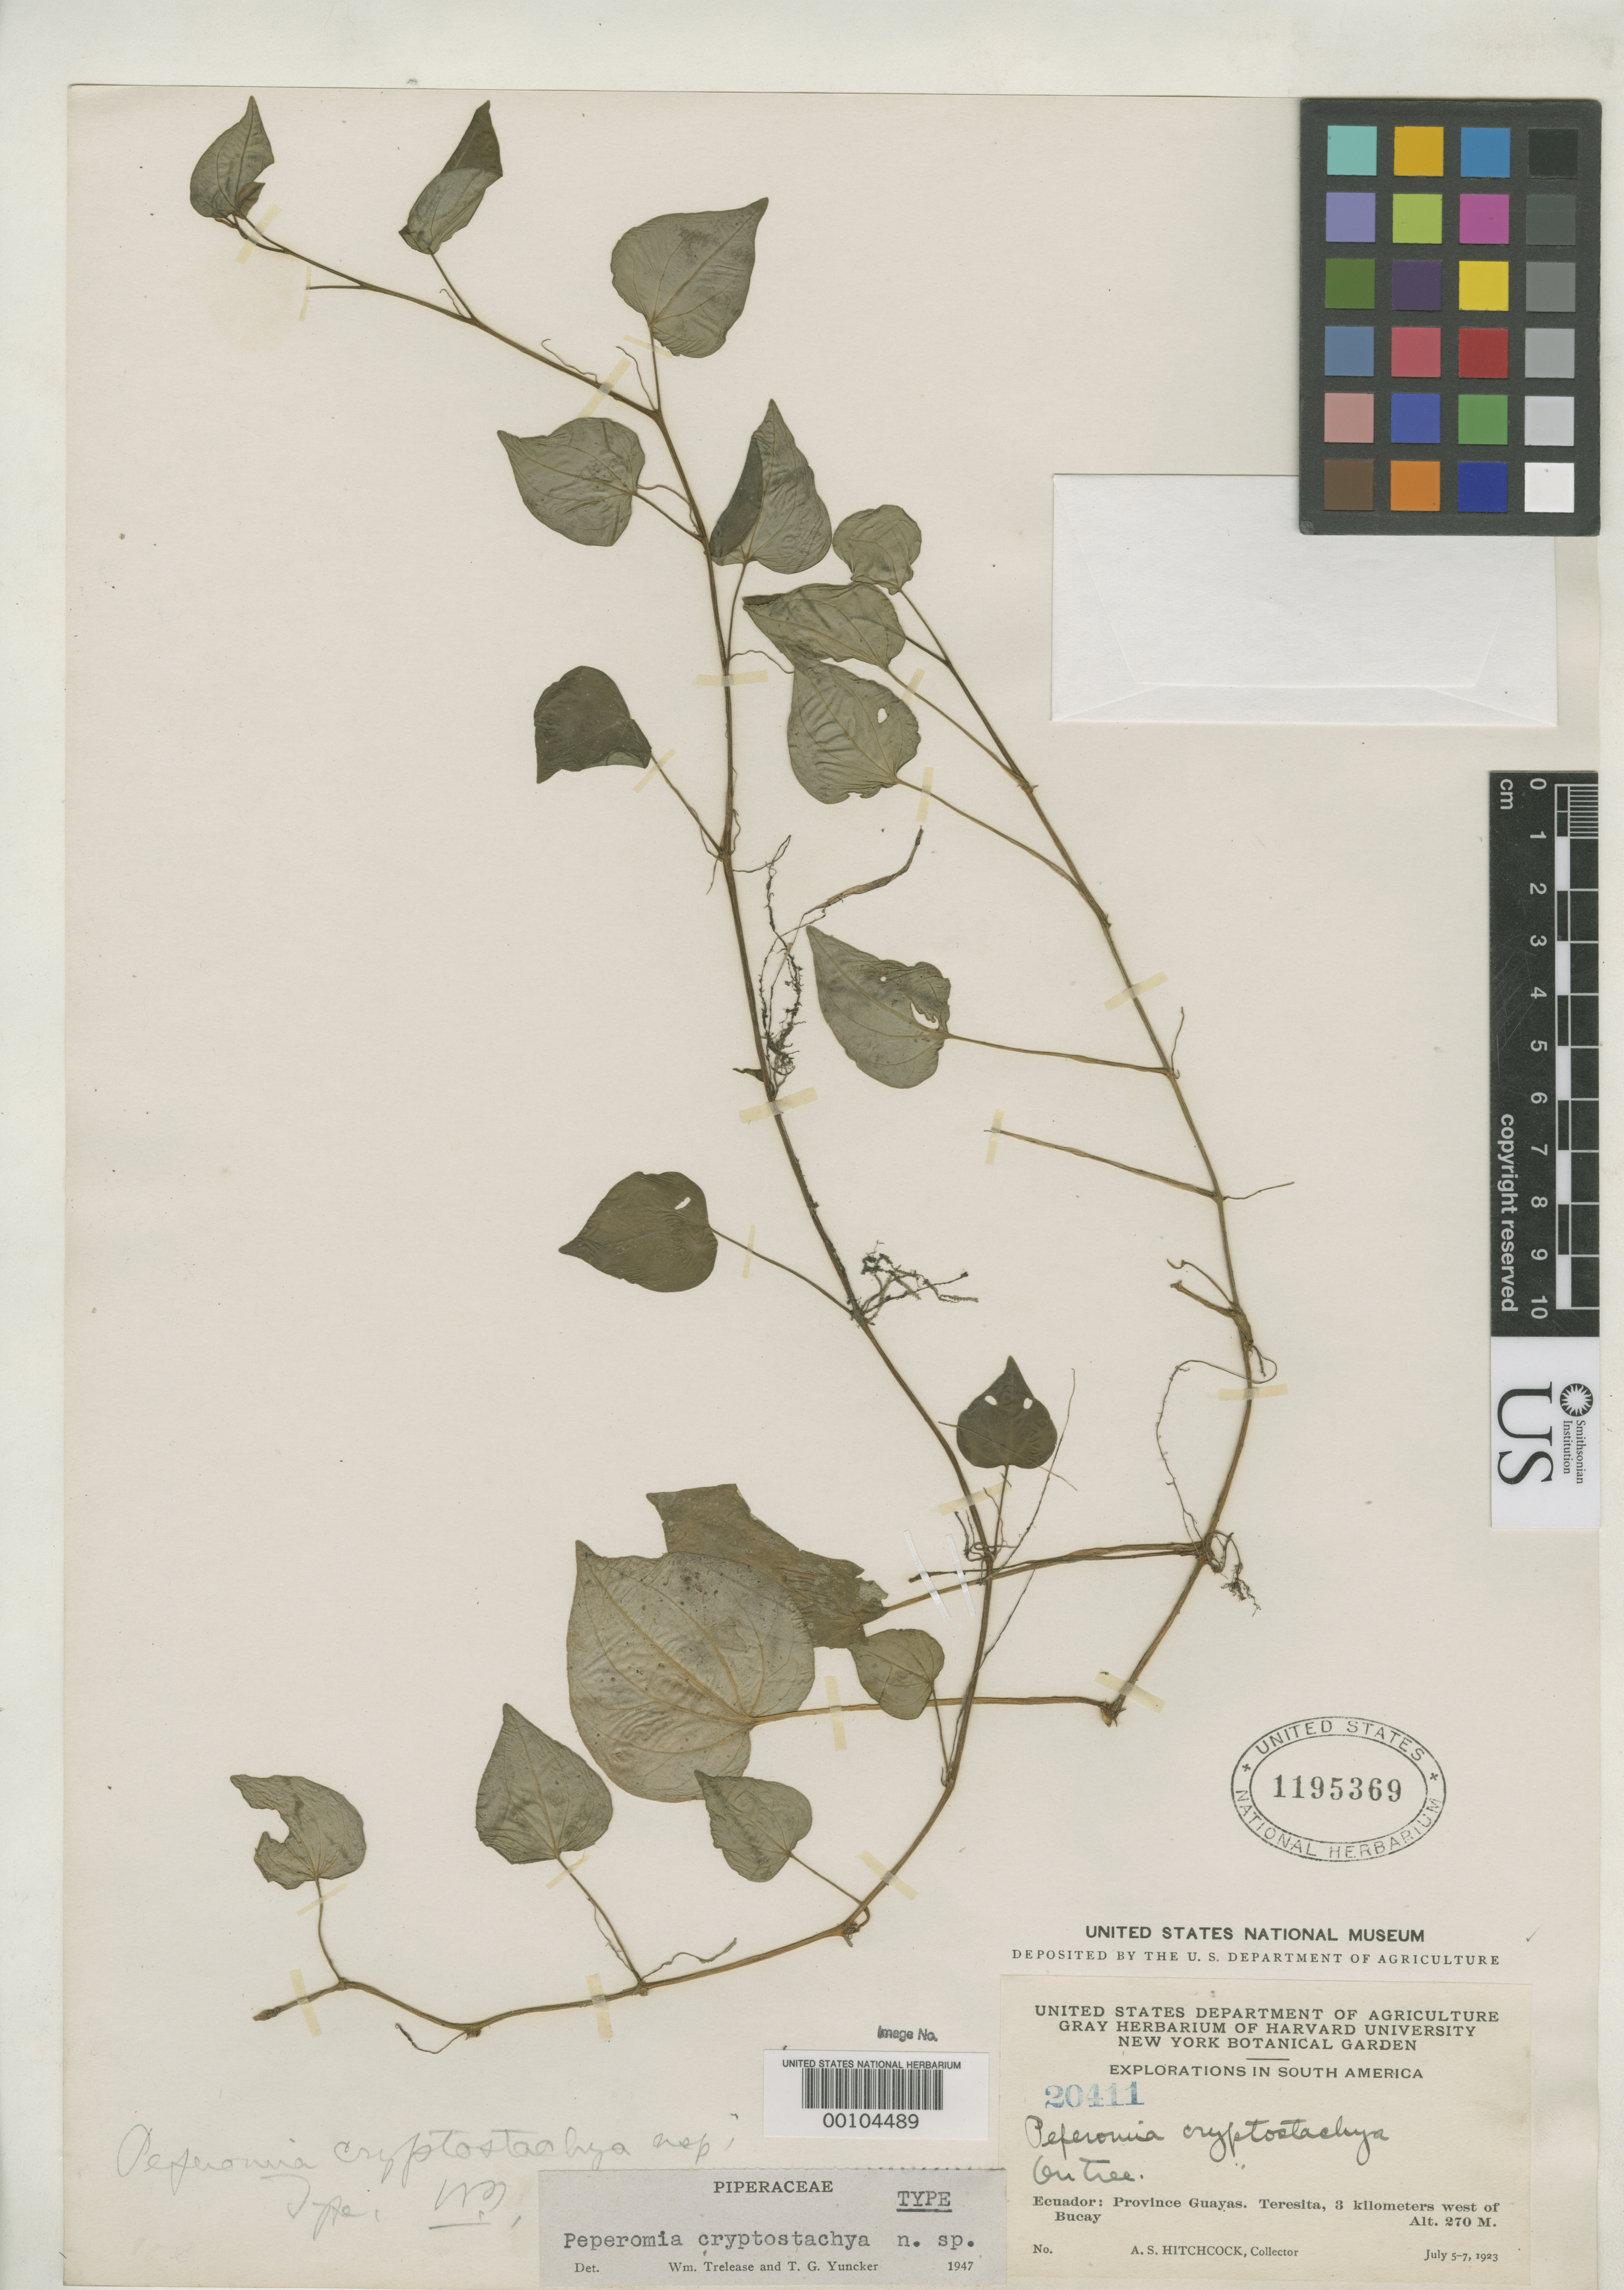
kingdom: Plantae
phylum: Tracheophyta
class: Magnoliopsida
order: Piperales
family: Piperaceae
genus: Peperomia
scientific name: Peperomia cryptostachya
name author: Trel. & Yunck.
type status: Holotype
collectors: A. S. Hitchcock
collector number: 20411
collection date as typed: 05 Jul 1923 to 07 Jul 1923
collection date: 1923-07-05/1923-07-07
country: Ecuador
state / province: Guayas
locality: Teresita, 3 km. W of Bucay.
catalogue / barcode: US 1195369